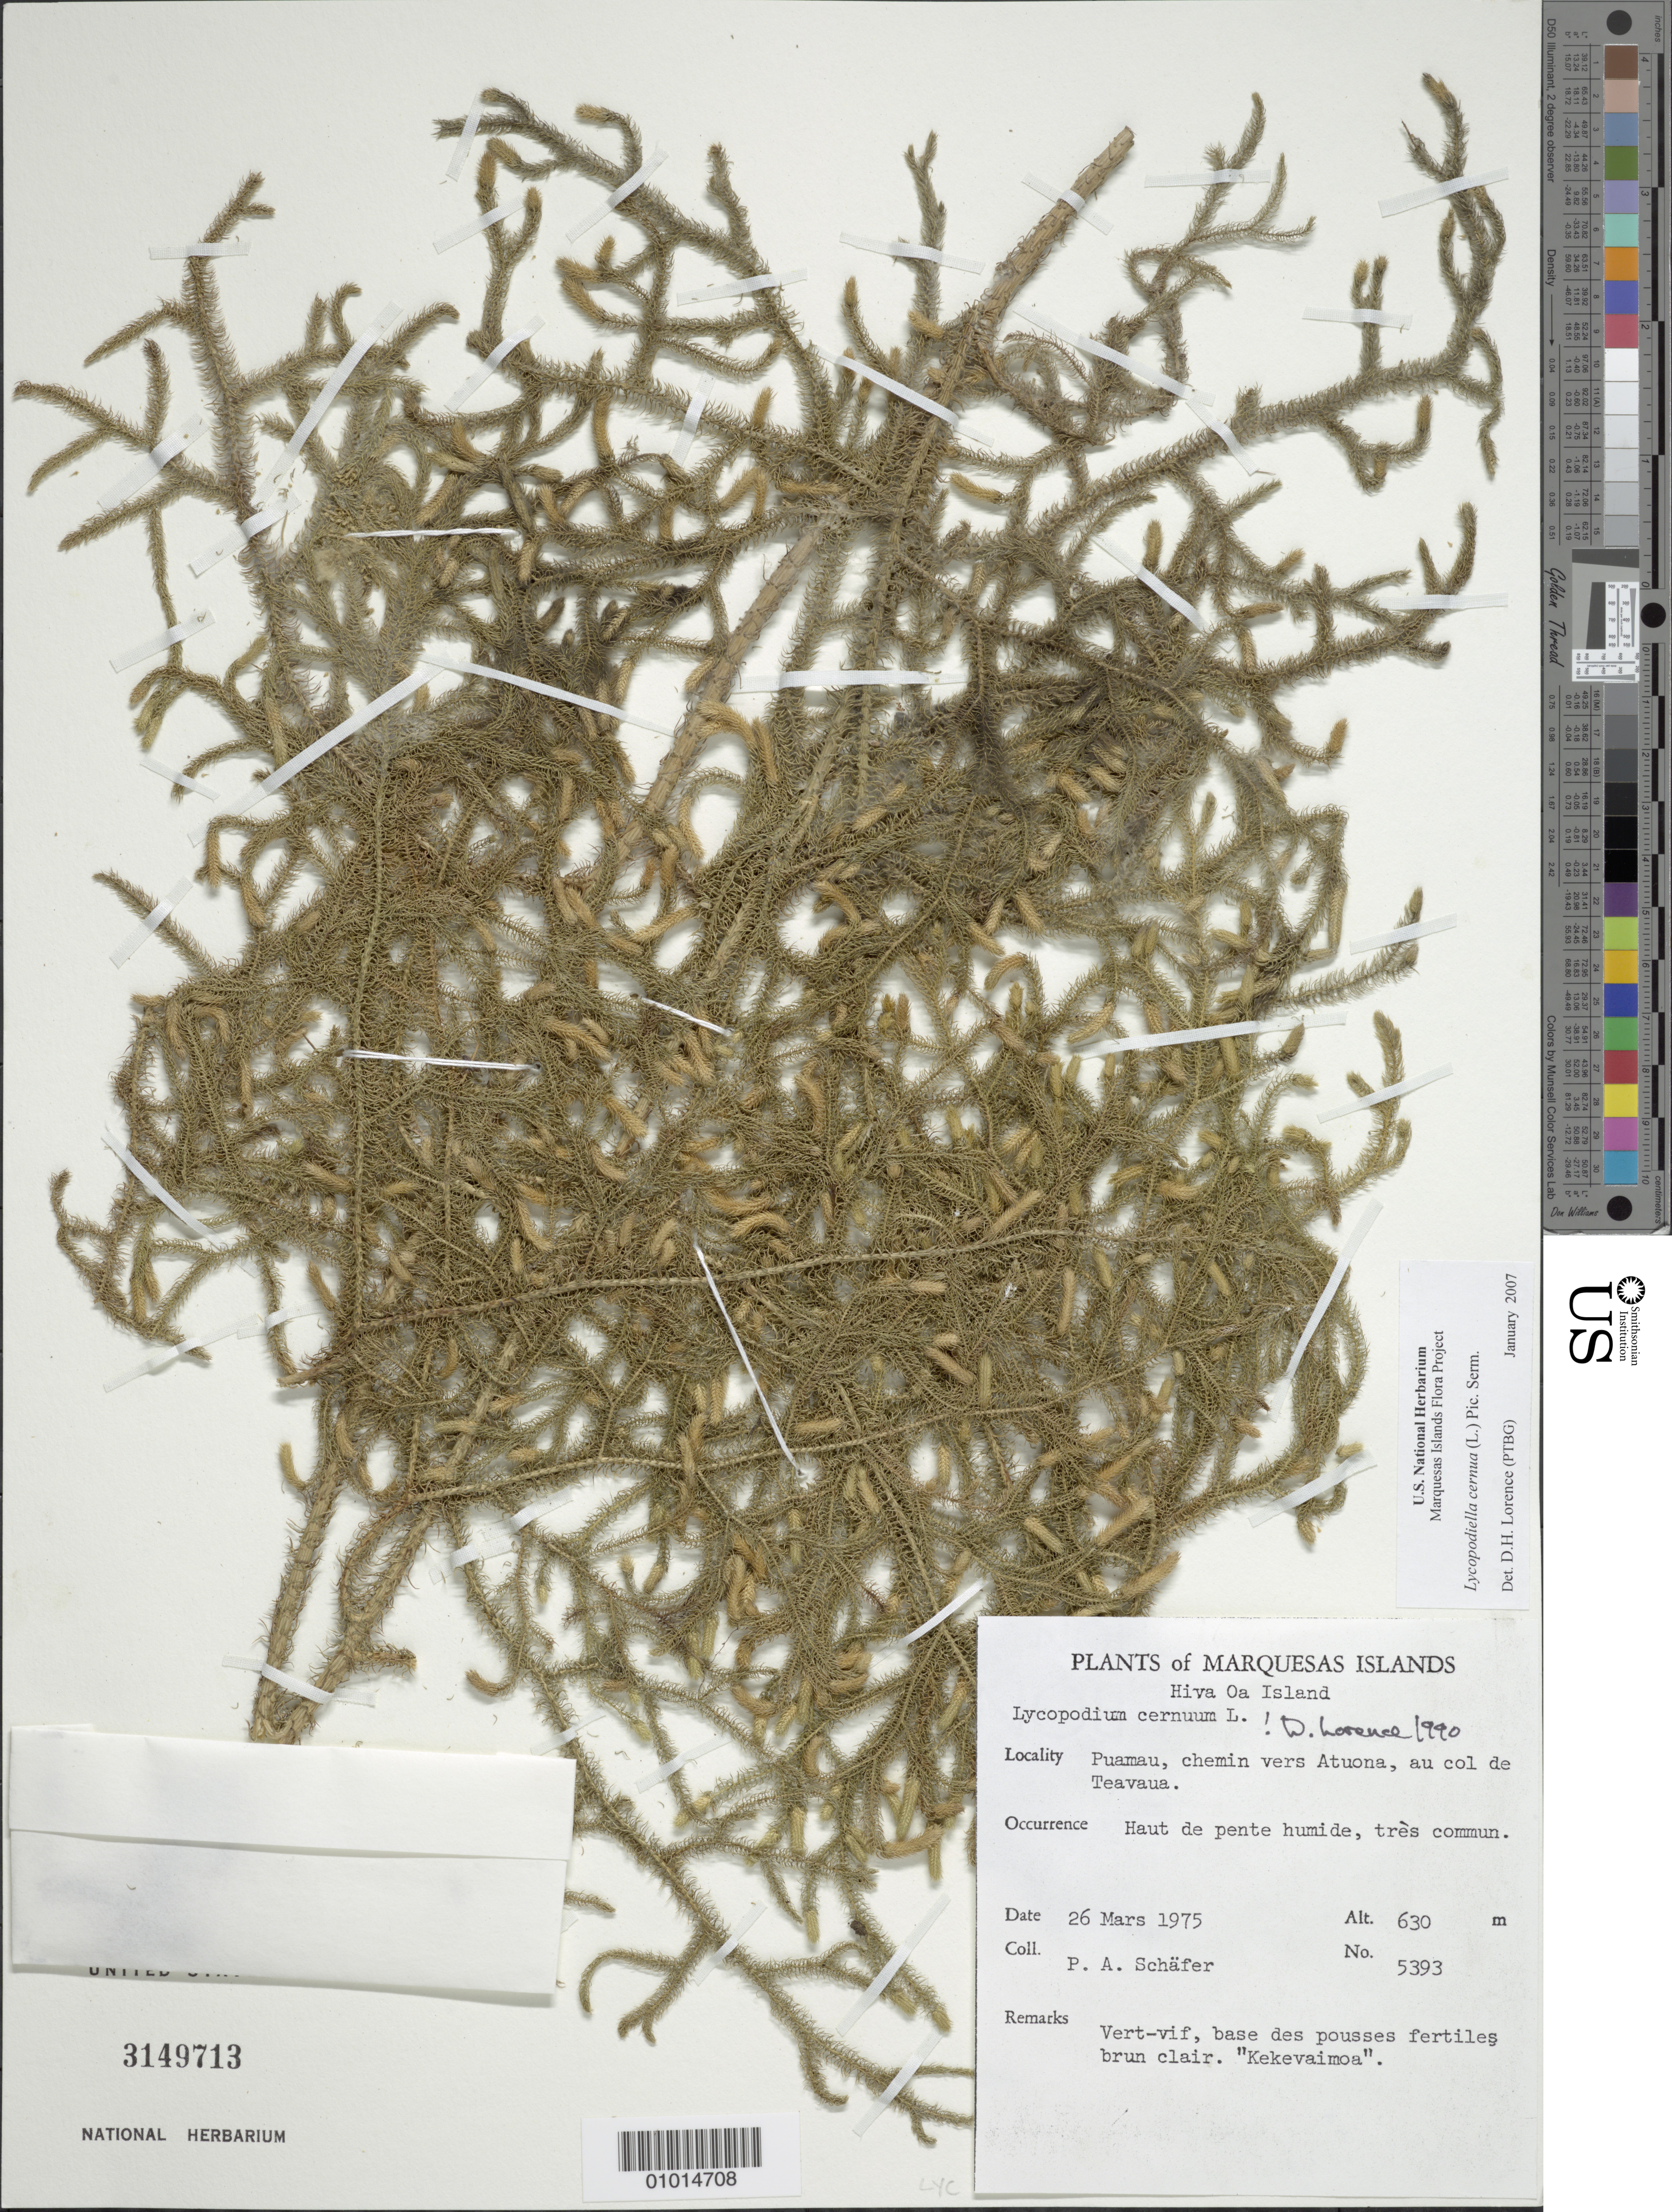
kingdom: Plantae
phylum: Tracheophyta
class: Lycopodiopsida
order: Lycopodiales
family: Lycopodiaceae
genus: Palhinhaea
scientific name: Palhinhaea cernua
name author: (L.) Vasc. & Franco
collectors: P. A. Schäfer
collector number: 5393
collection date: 1975-03-26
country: French Polynesia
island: Hiva Oa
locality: Puamau, chemin vers Atuona, au col de Teavaua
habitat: haut de pente humide, tres commun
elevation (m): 630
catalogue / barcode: US 3149713